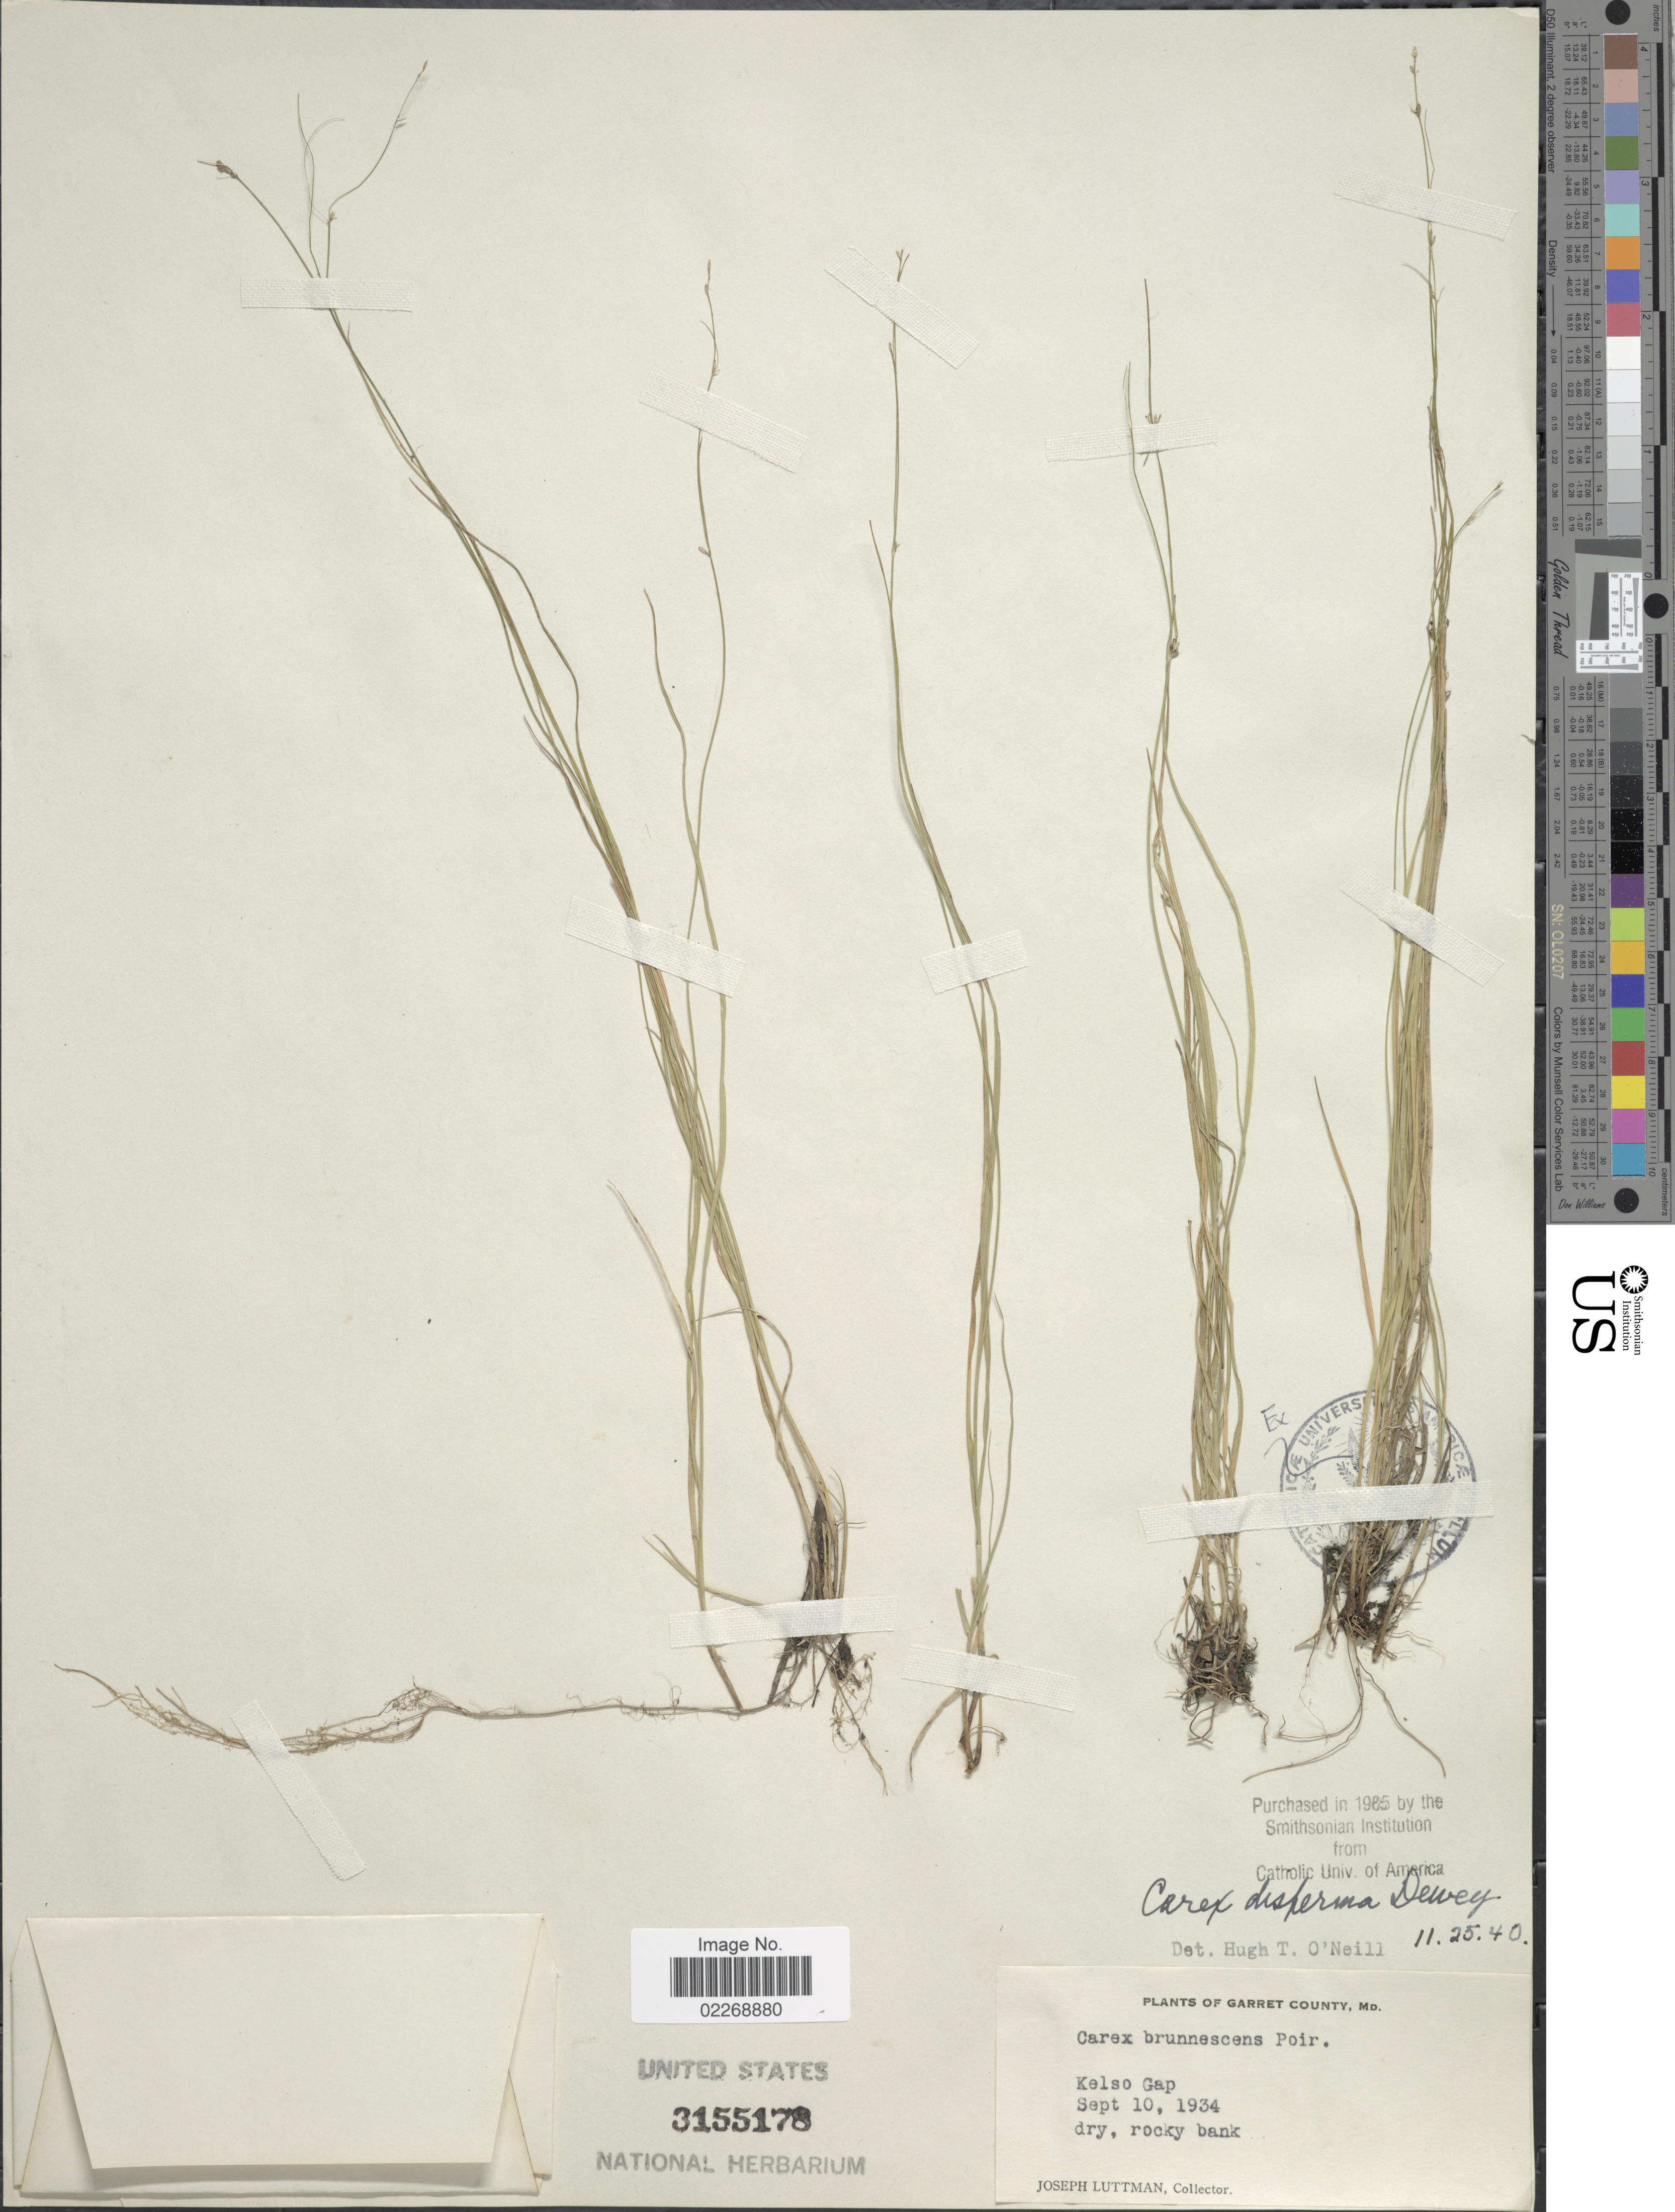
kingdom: Plantae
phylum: Tracheophyta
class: Liliopsida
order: Poales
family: Cyperaceae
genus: Carex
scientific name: Carex disperma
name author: Dewey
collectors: J. Luttman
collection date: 1934-09-10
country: United States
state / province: Maryland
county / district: Garrett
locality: Garrett County, Kelso Gap, dry, rocky bank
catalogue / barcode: US 3155178